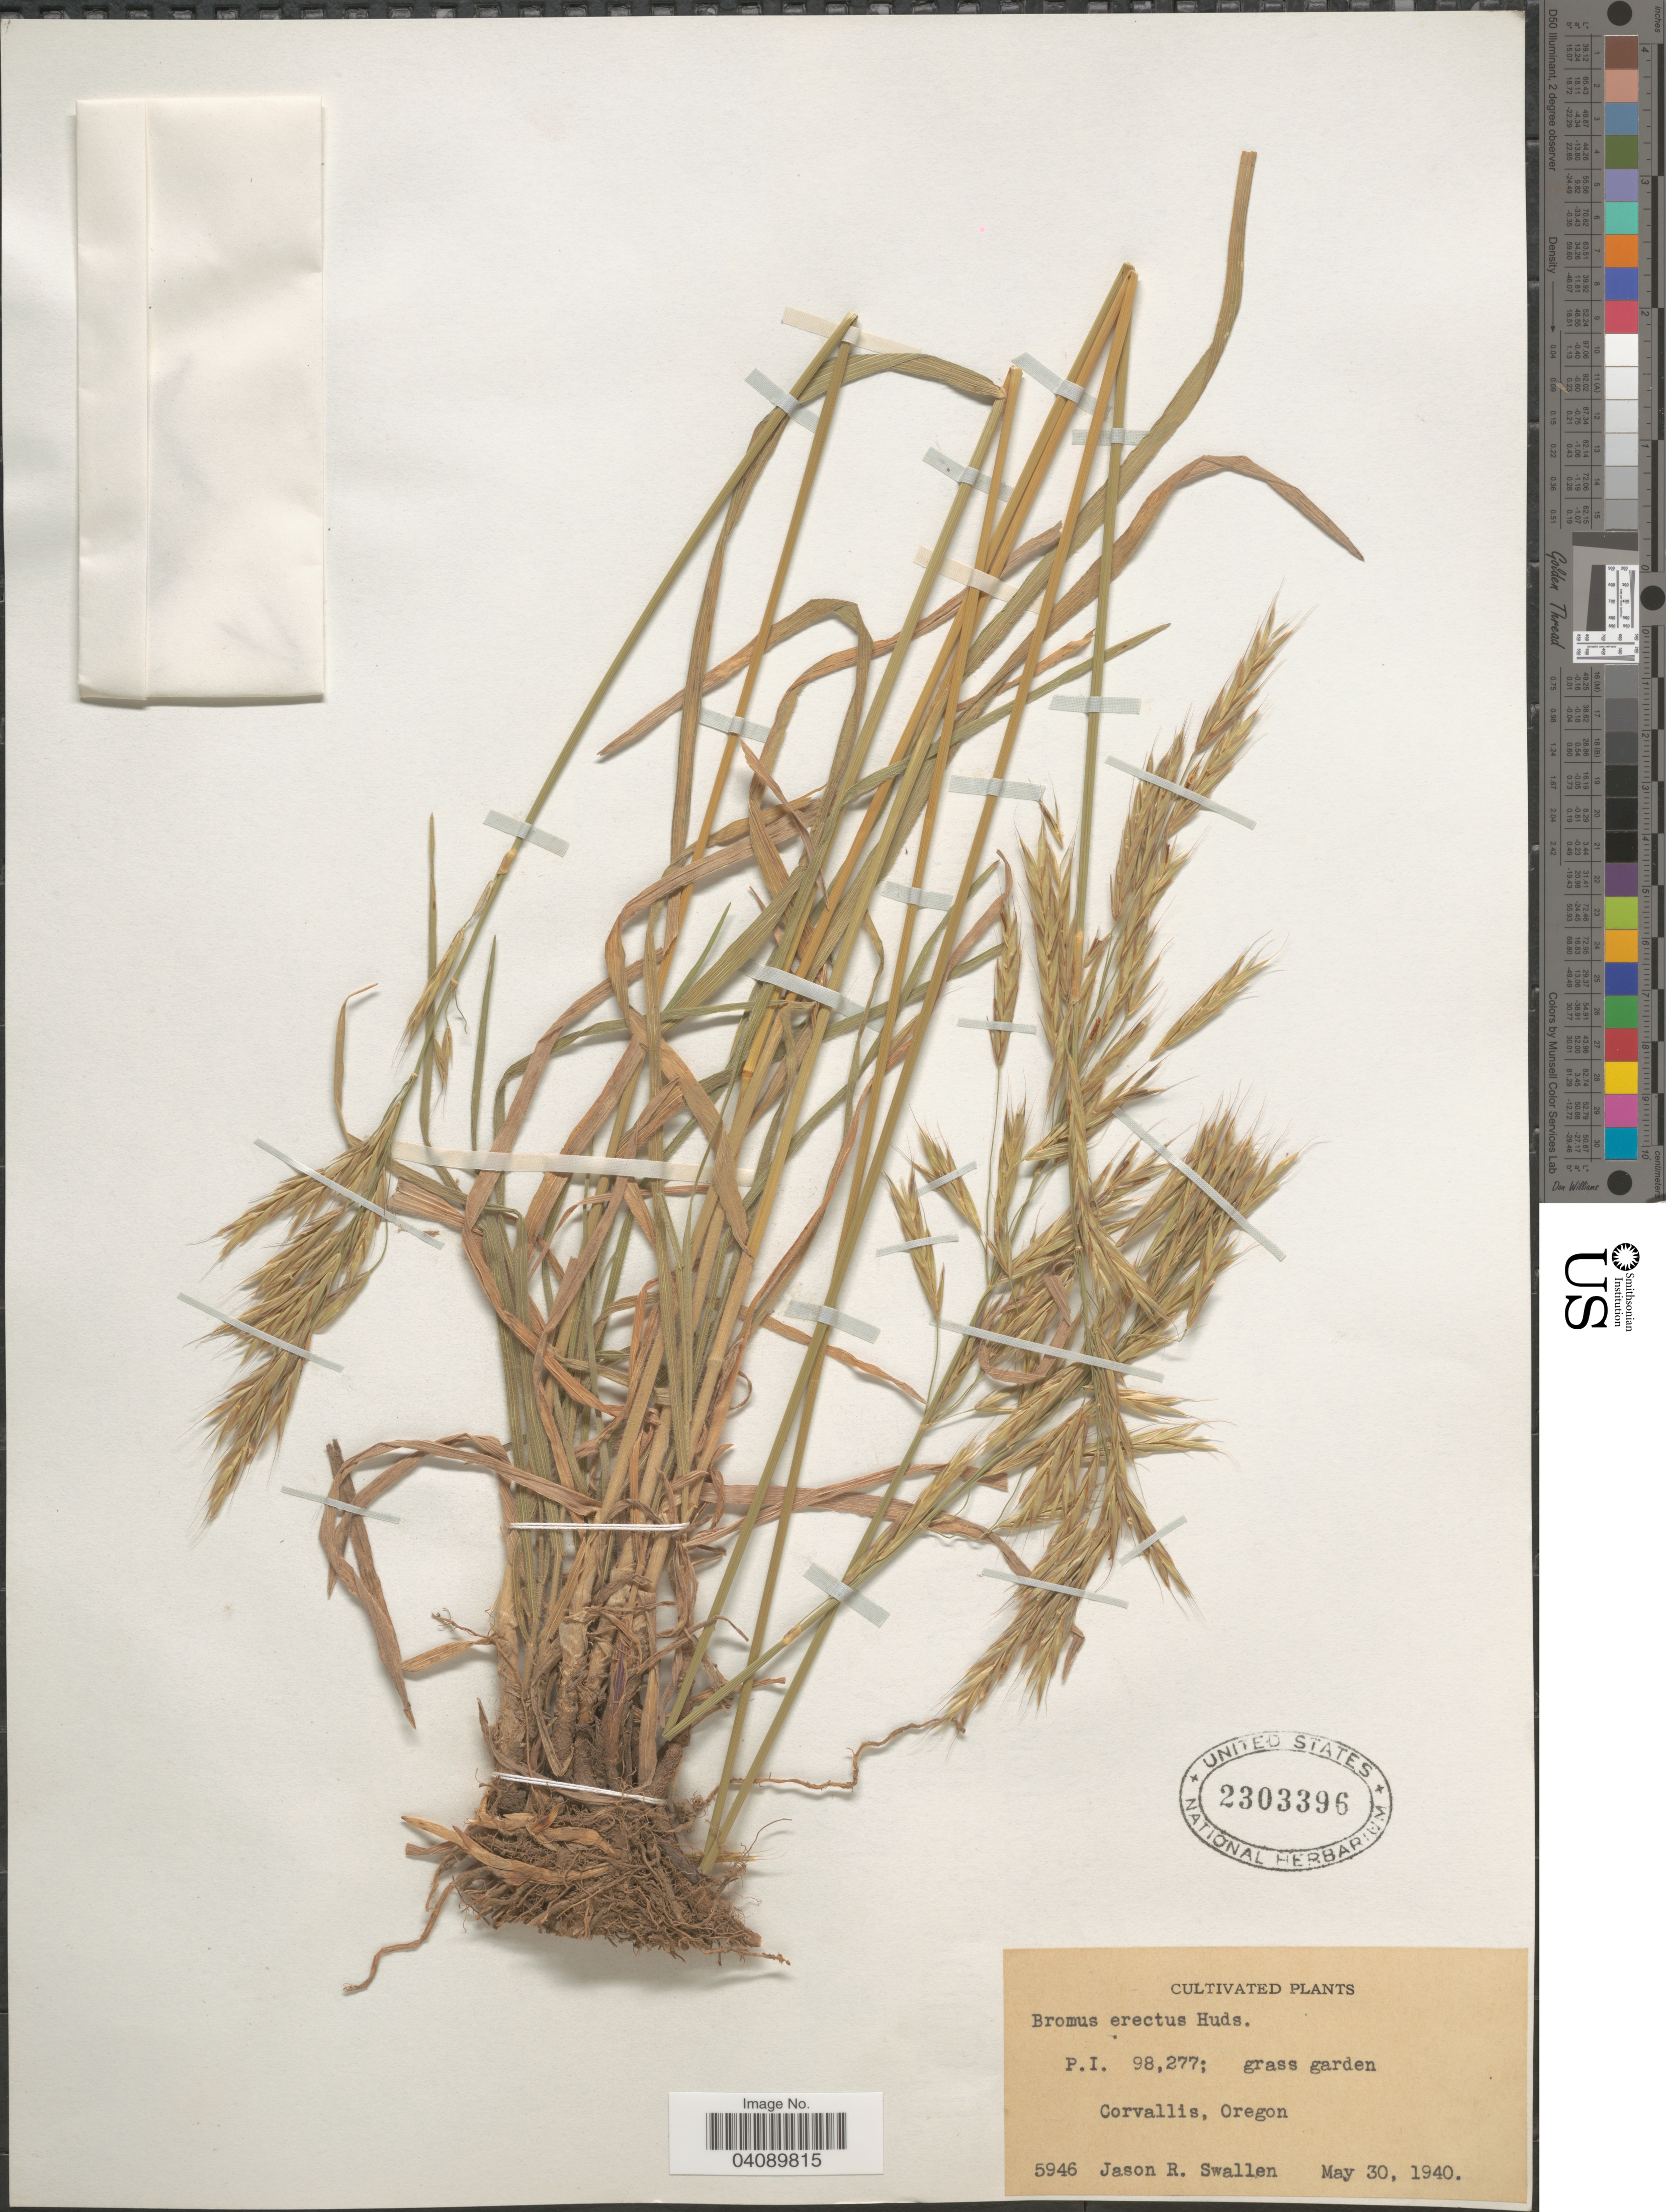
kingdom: Plantae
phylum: Tracheophyta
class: Liliopsida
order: Poales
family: Poaceae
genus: Bromus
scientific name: Bromus erectus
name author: Huds.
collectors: J. R. Swallen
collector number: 5946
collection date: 1940-05-30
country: United States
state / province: Oregon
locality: Grass garden. Corvallis.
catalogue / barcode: US 2303396